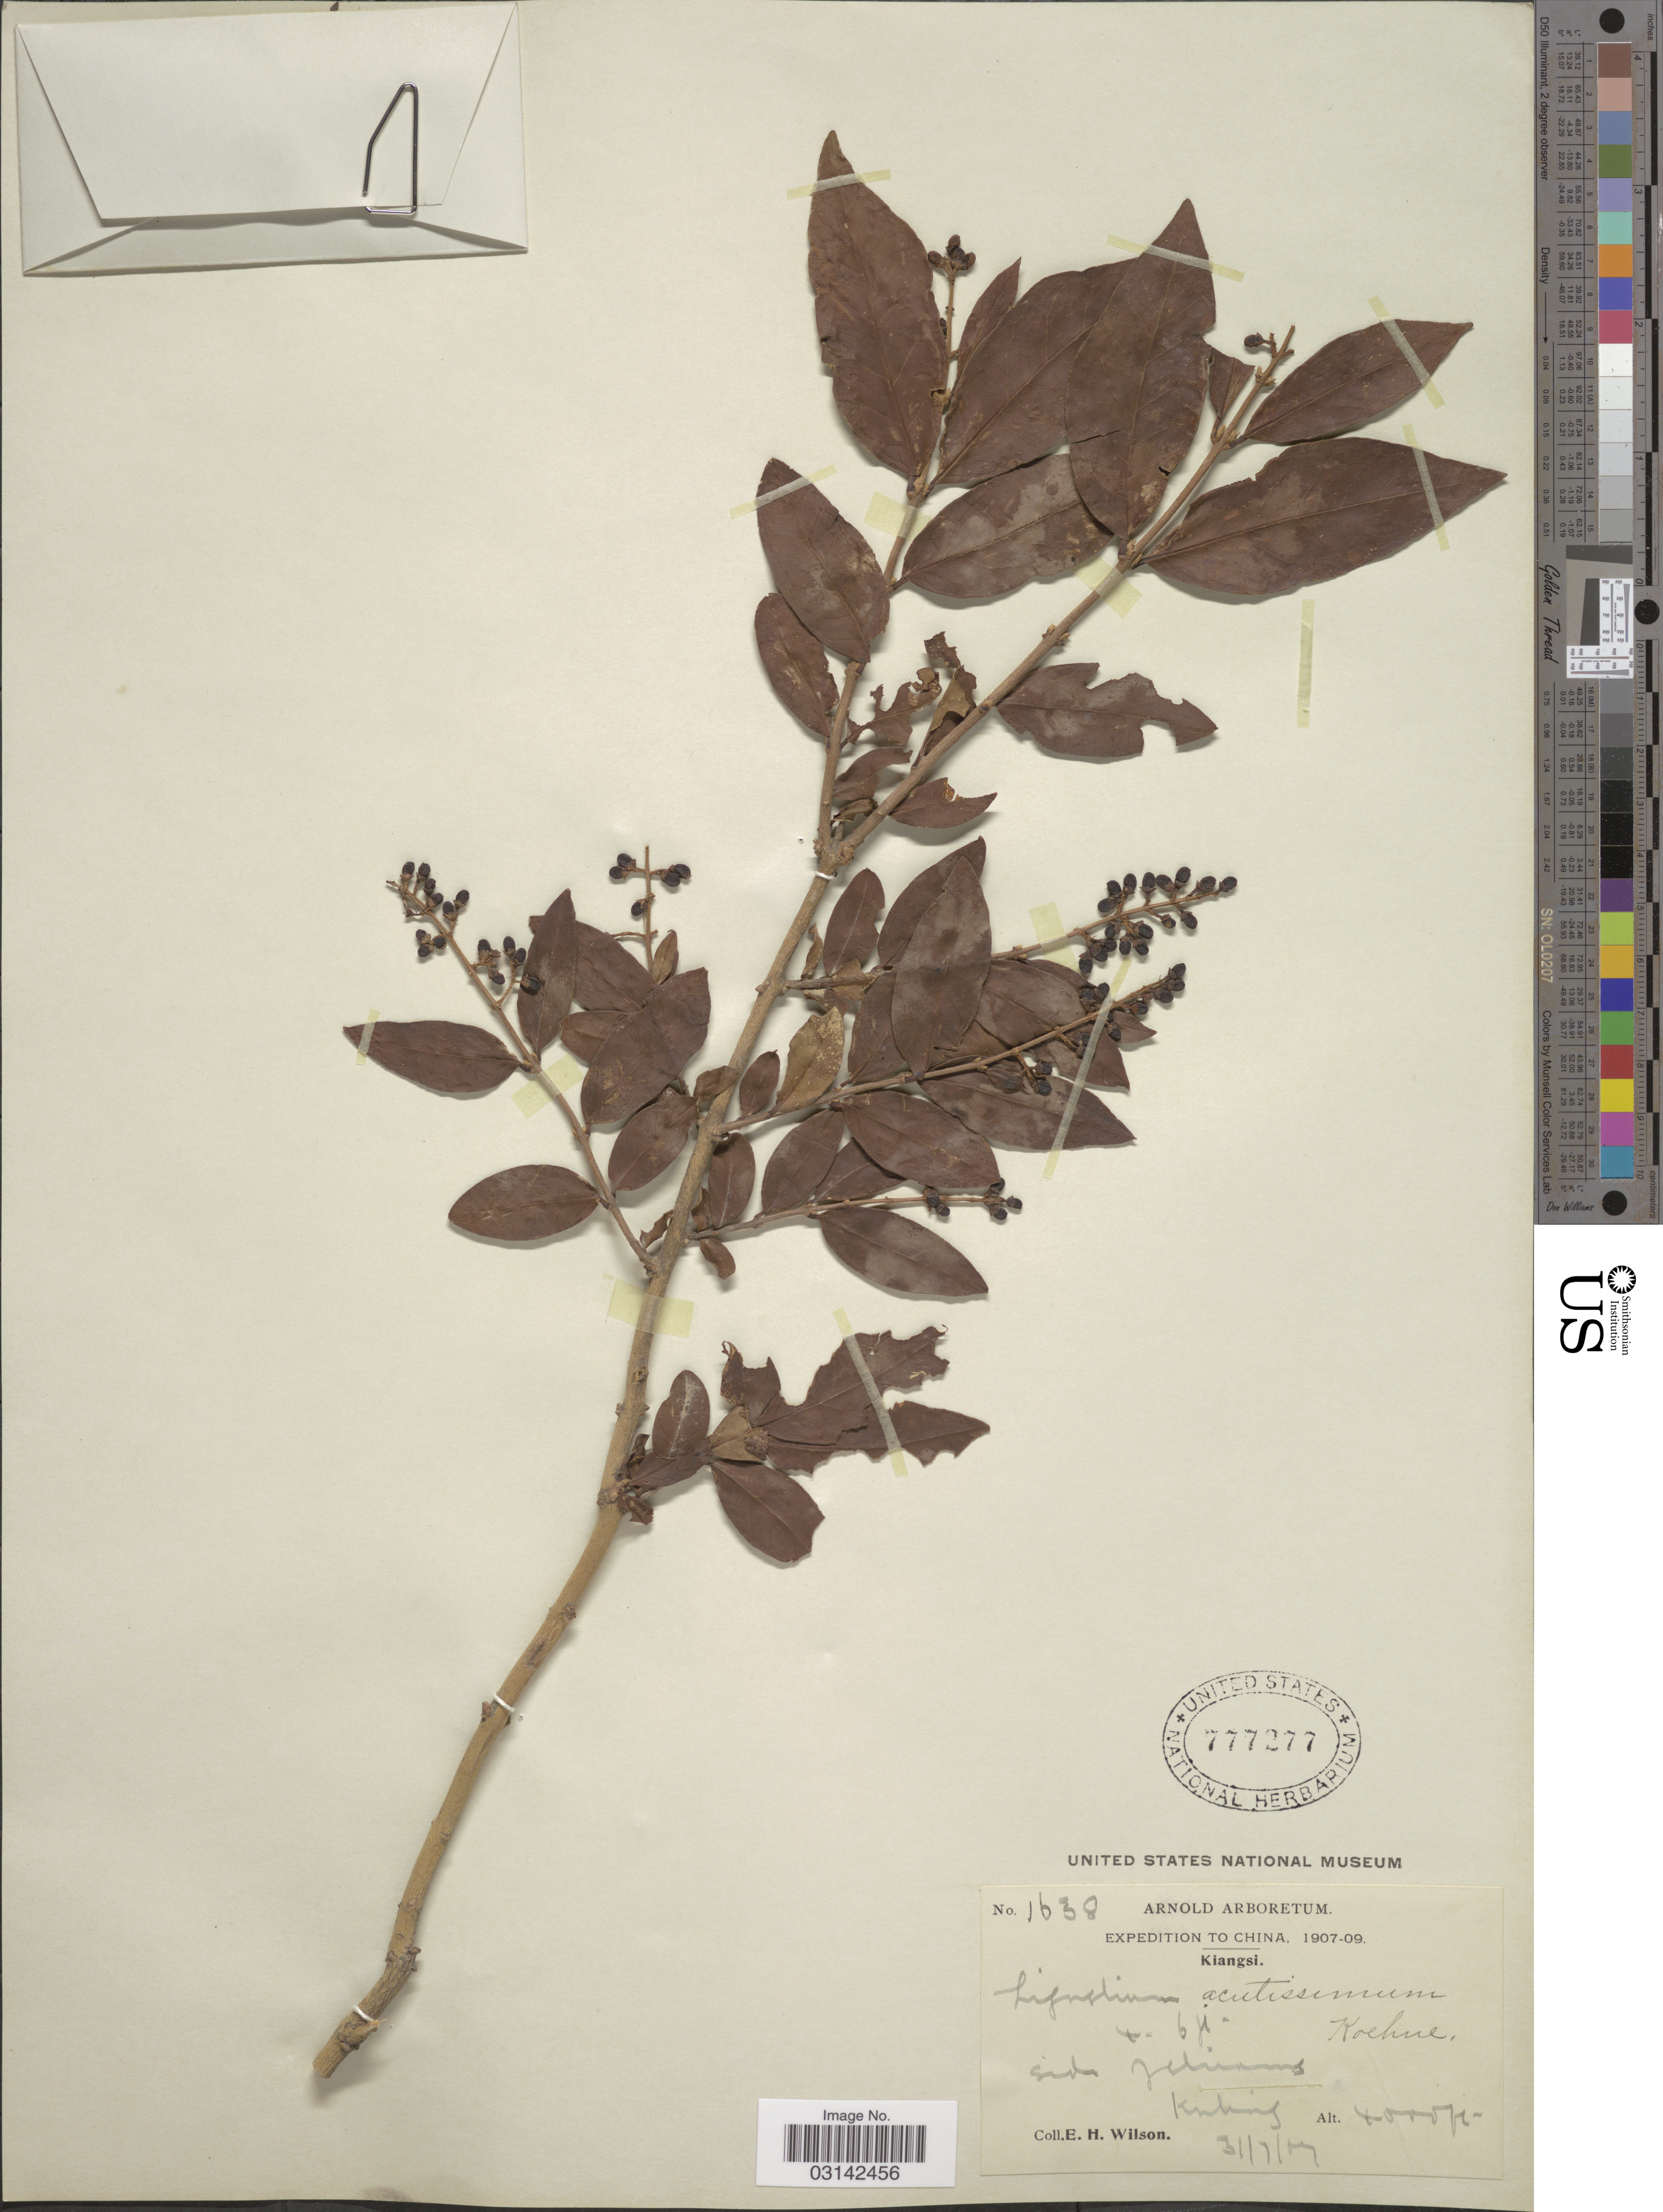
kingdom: Plantae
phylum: Tracheophyta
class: Magnoliopsida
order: Lamiales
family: Oleaceae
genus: Ligustrum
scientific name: Ligustrum leucanthum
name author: (S. Moore) P.S. Green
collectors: E. Wilson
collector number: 1638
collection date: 1907-07-31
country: China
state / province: Jiangxi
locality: Kiangsi, Kuling.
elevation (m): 1219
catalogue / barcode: US 777277